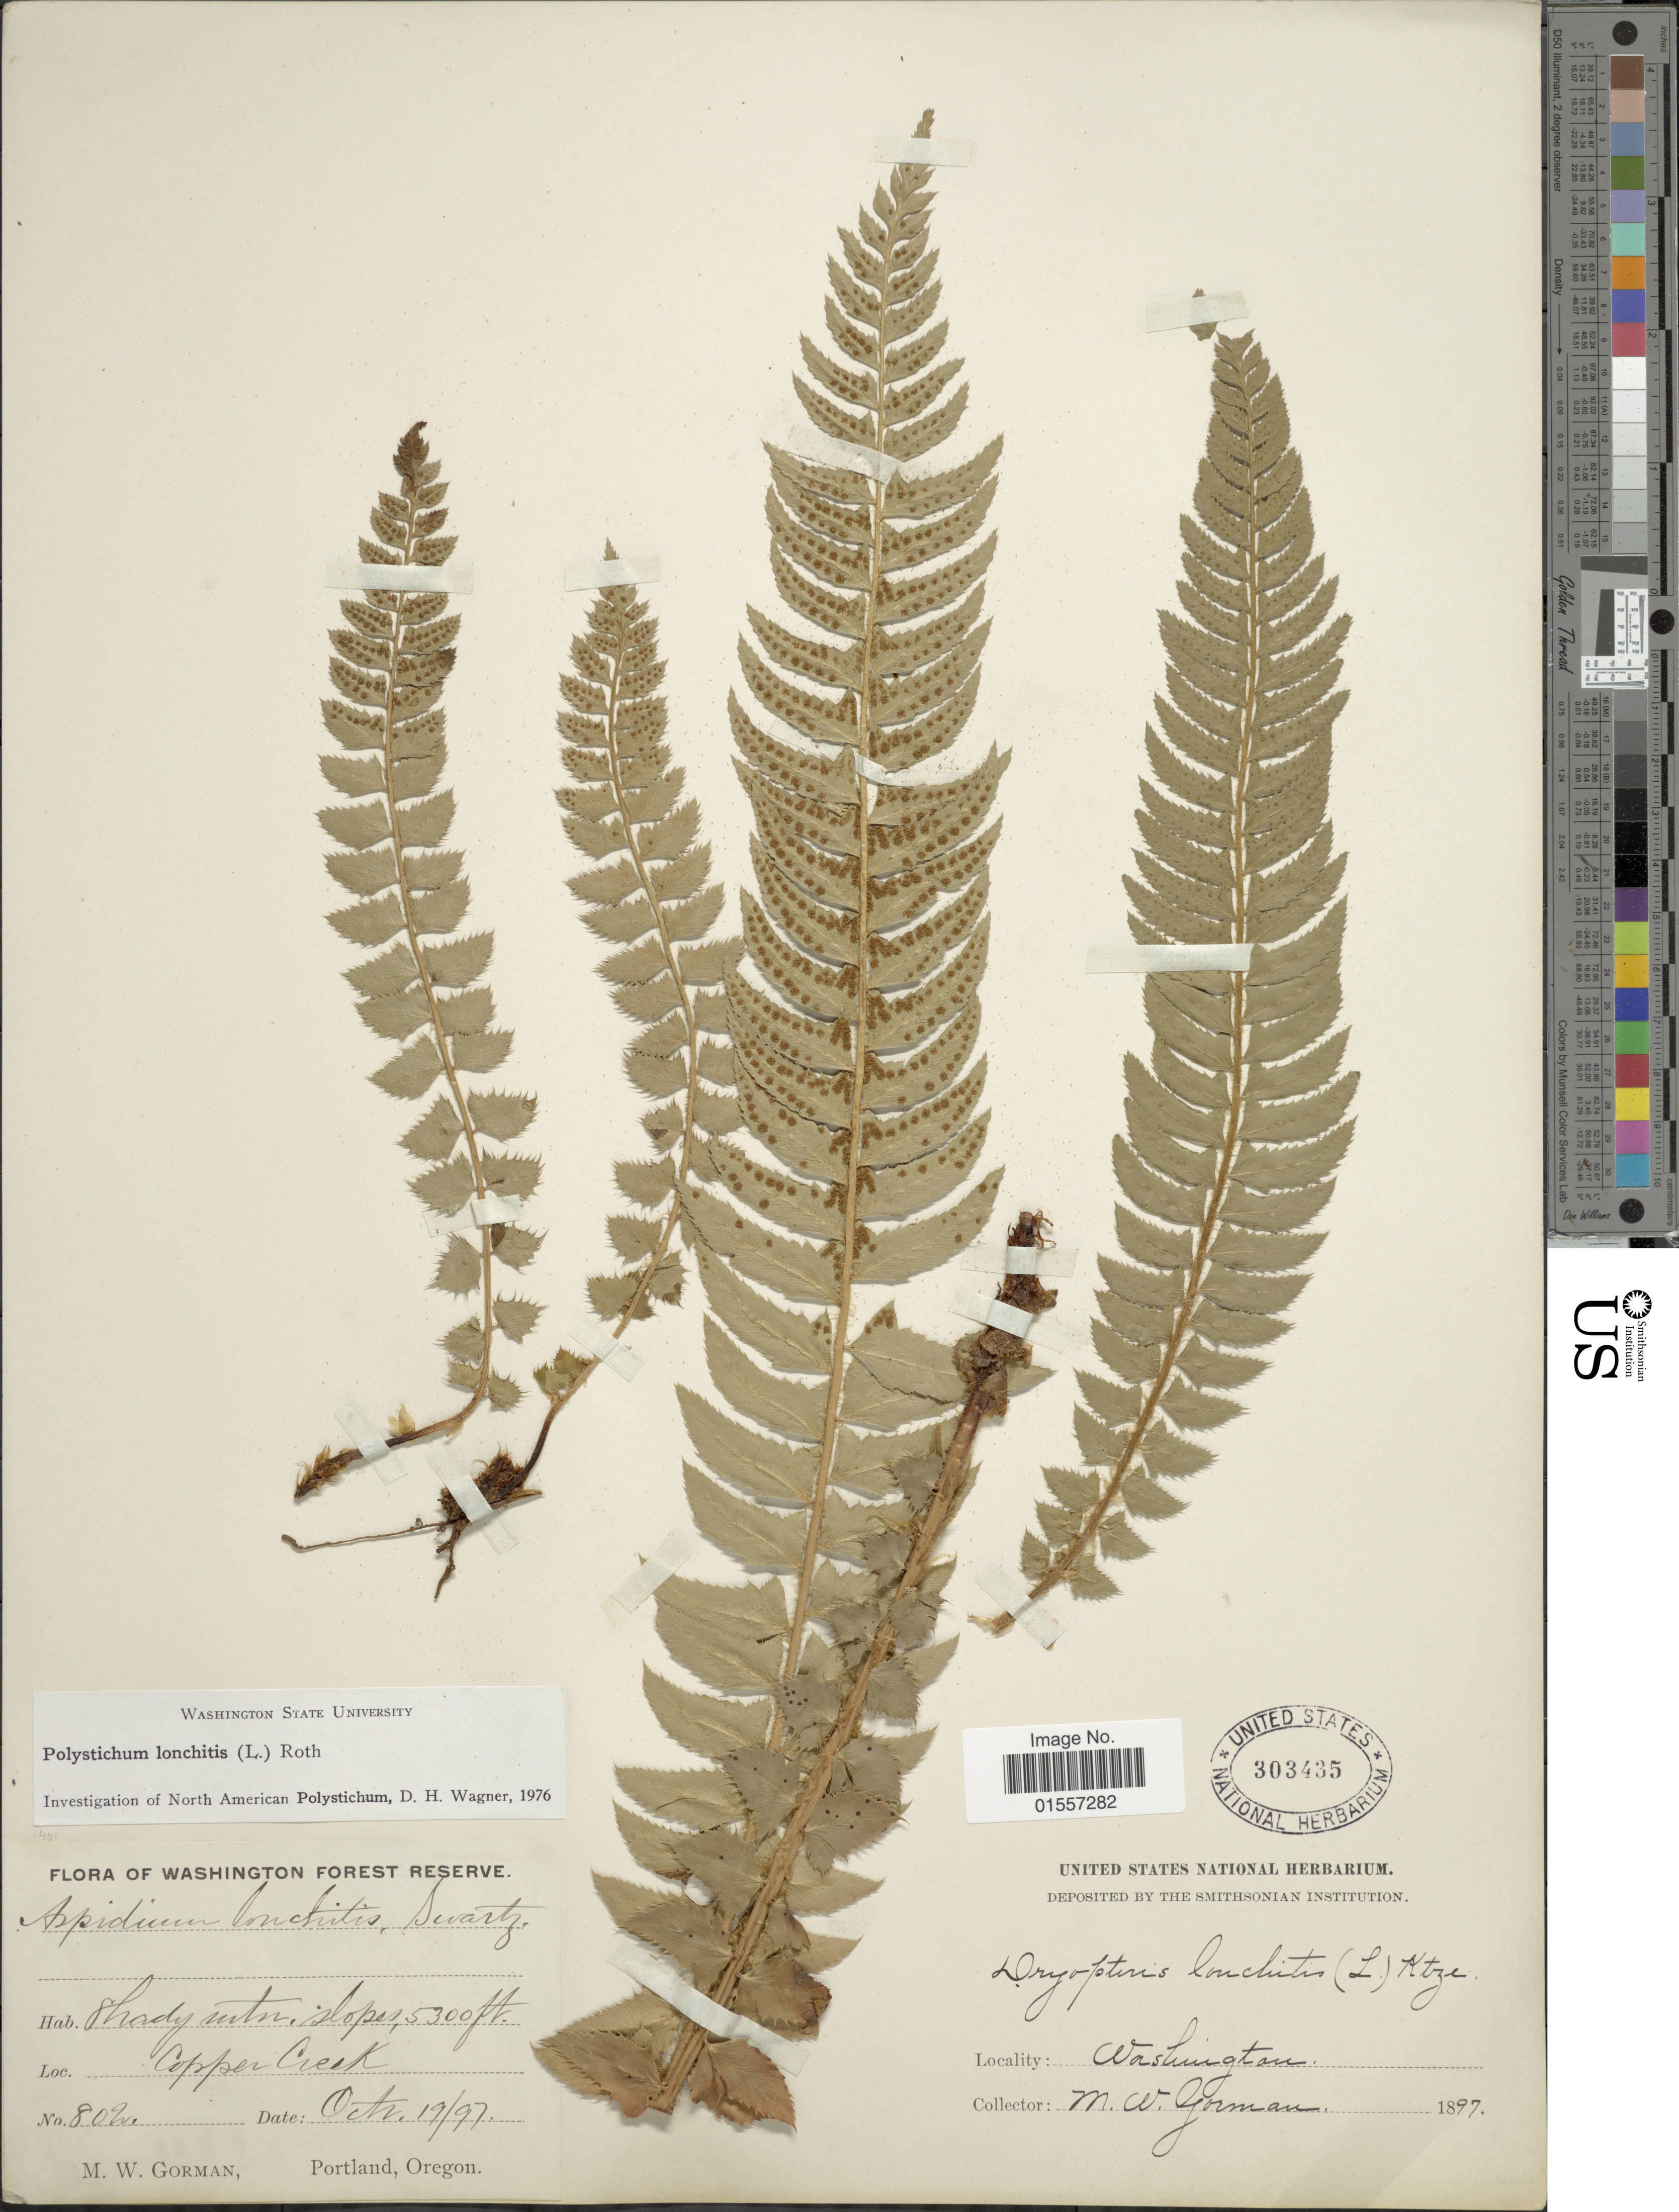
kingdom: Plantae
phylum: Tracheophyta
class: Polypodiopsida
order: Polypodiales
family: Dryopteridaceae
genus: Polystichum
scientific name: Polystichum lonchitis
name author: (Roth) L.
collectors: M. W. Gorman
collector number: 802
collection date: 1897-10-19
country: United States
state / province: Washington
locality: Shady mtn: slopes, Copper Creek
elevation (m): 1615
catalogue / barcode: US 303435